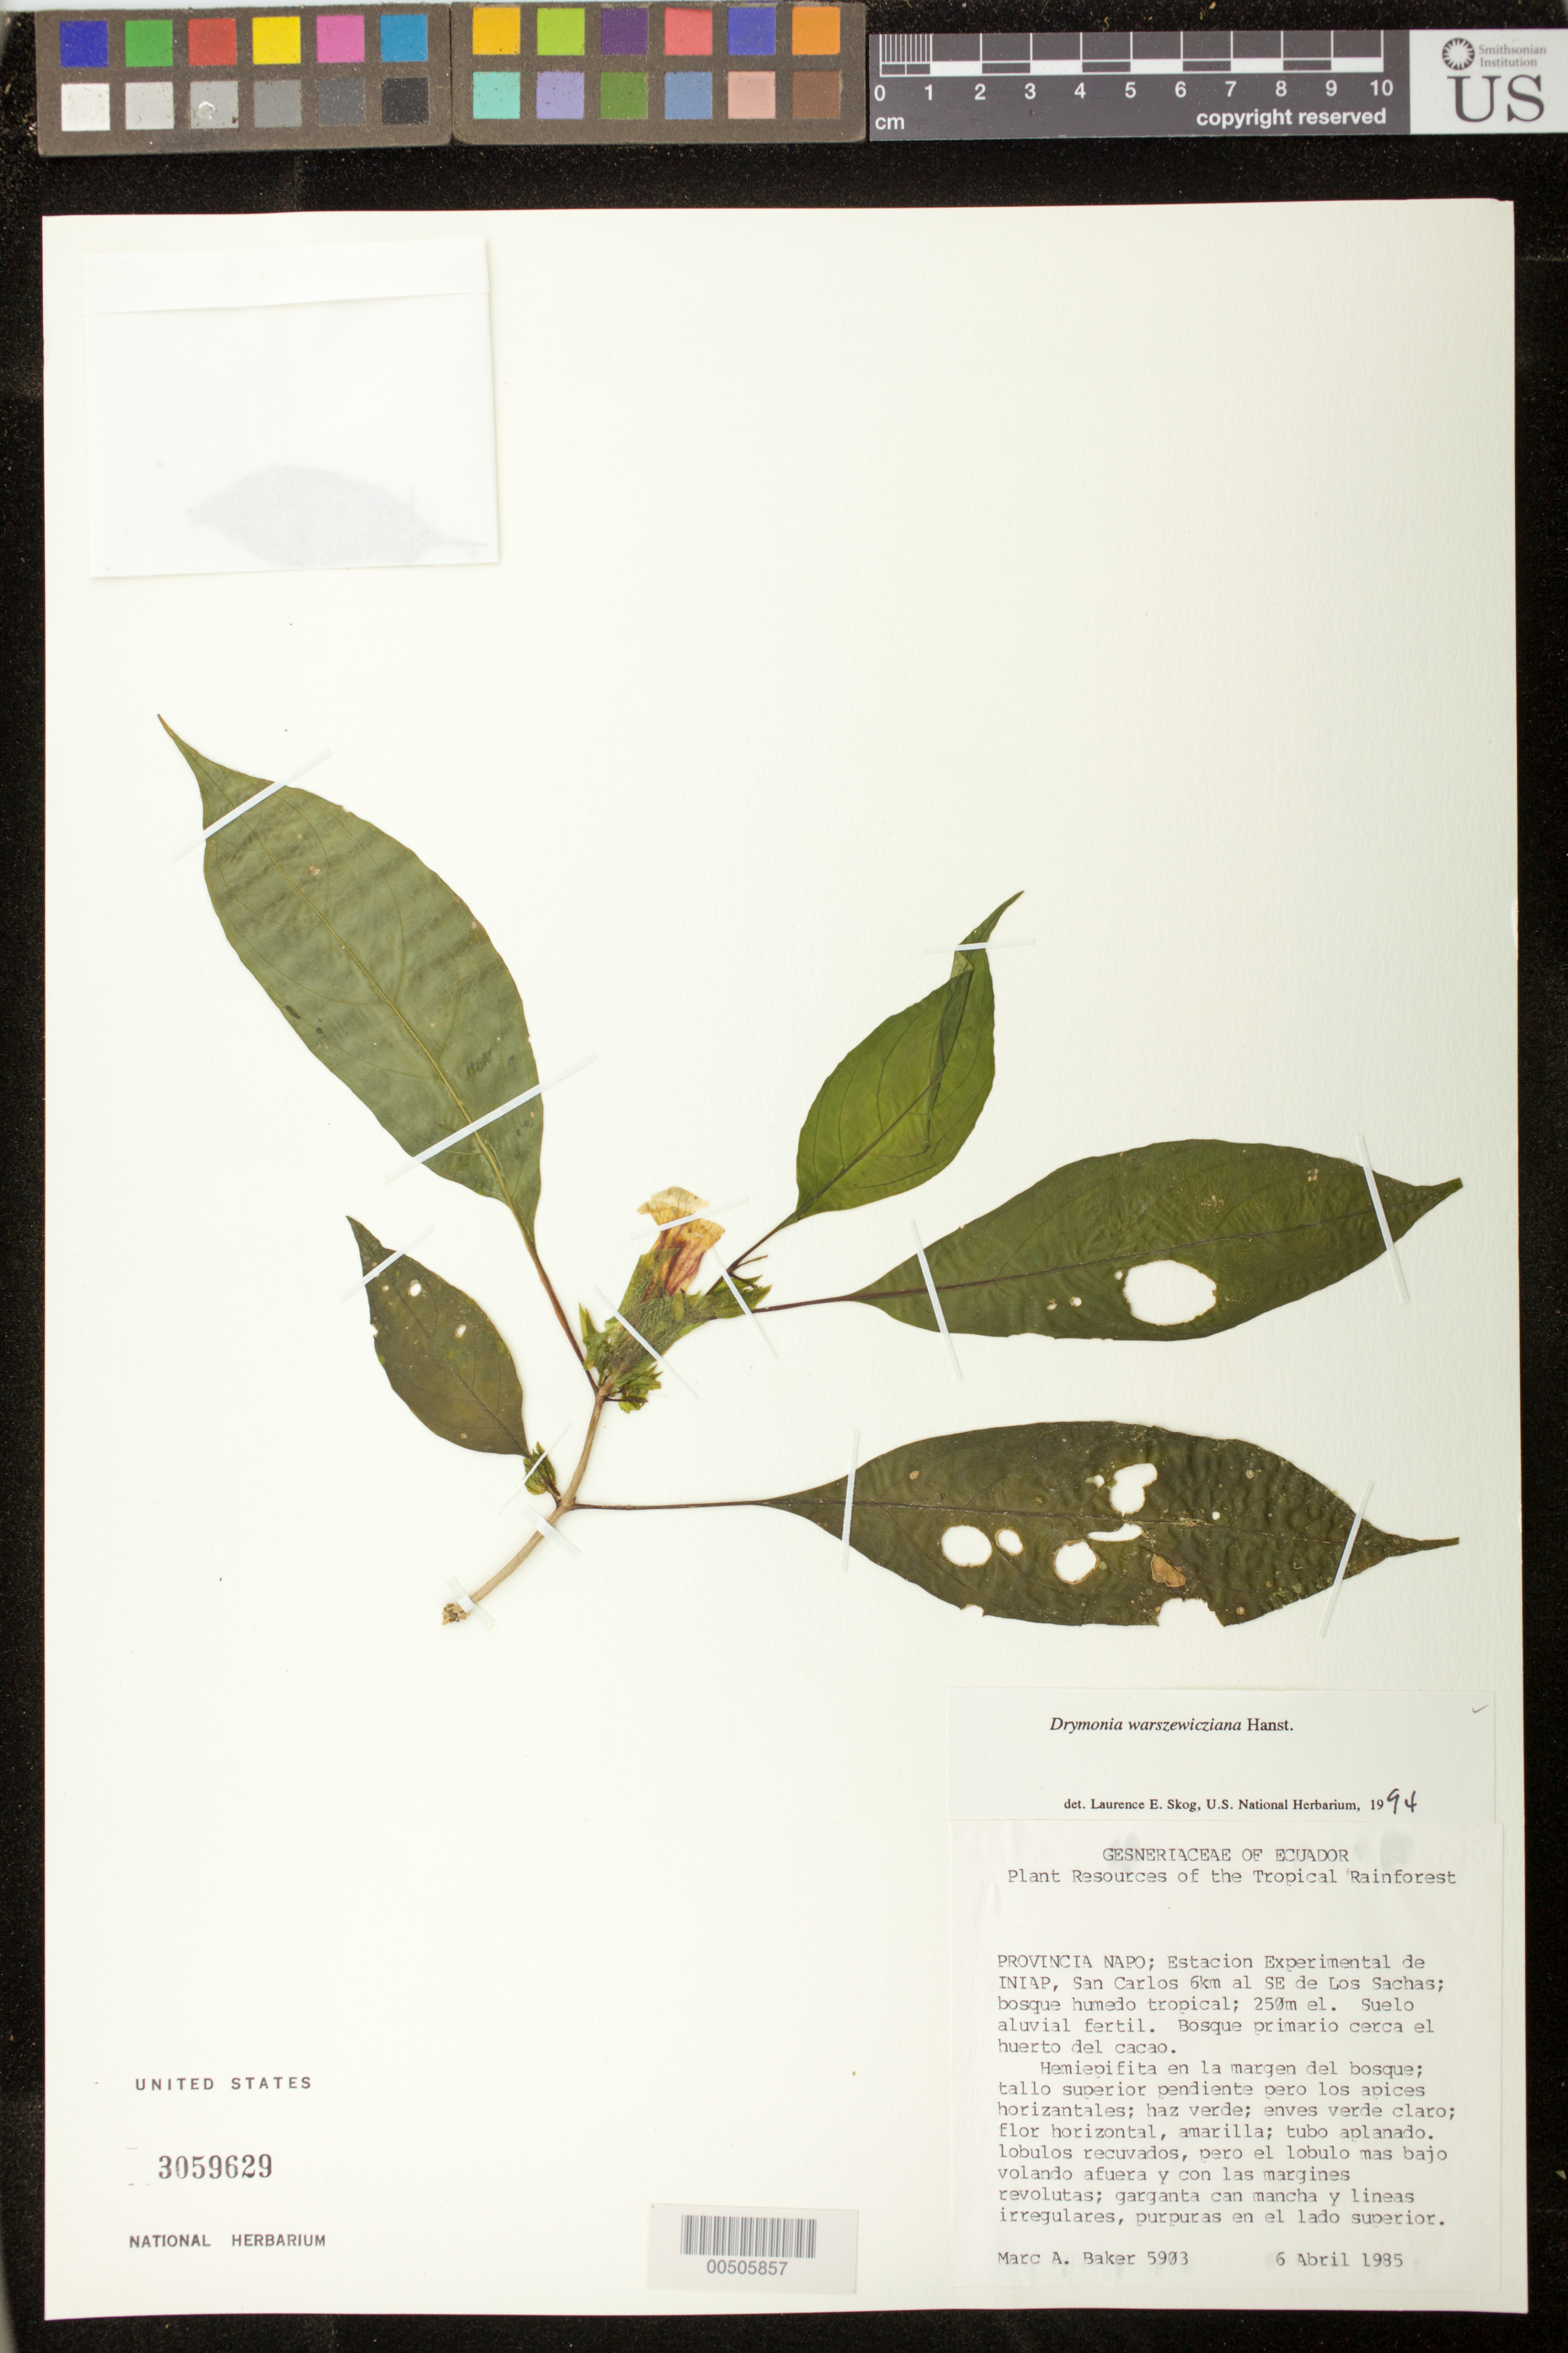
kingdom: Plantae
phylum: Tracheophyta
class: Magnoliopsida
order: Lamiales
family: Gesneriaceae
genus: Drymonia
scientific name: Drymonia warszewicziana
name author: Hanst.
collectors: M. A. Baker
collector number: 5903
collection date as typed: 06 Apr 1985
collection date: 1985-04-06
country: Ecuador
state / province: Napo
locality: San Carlos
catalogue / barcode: US 3059629